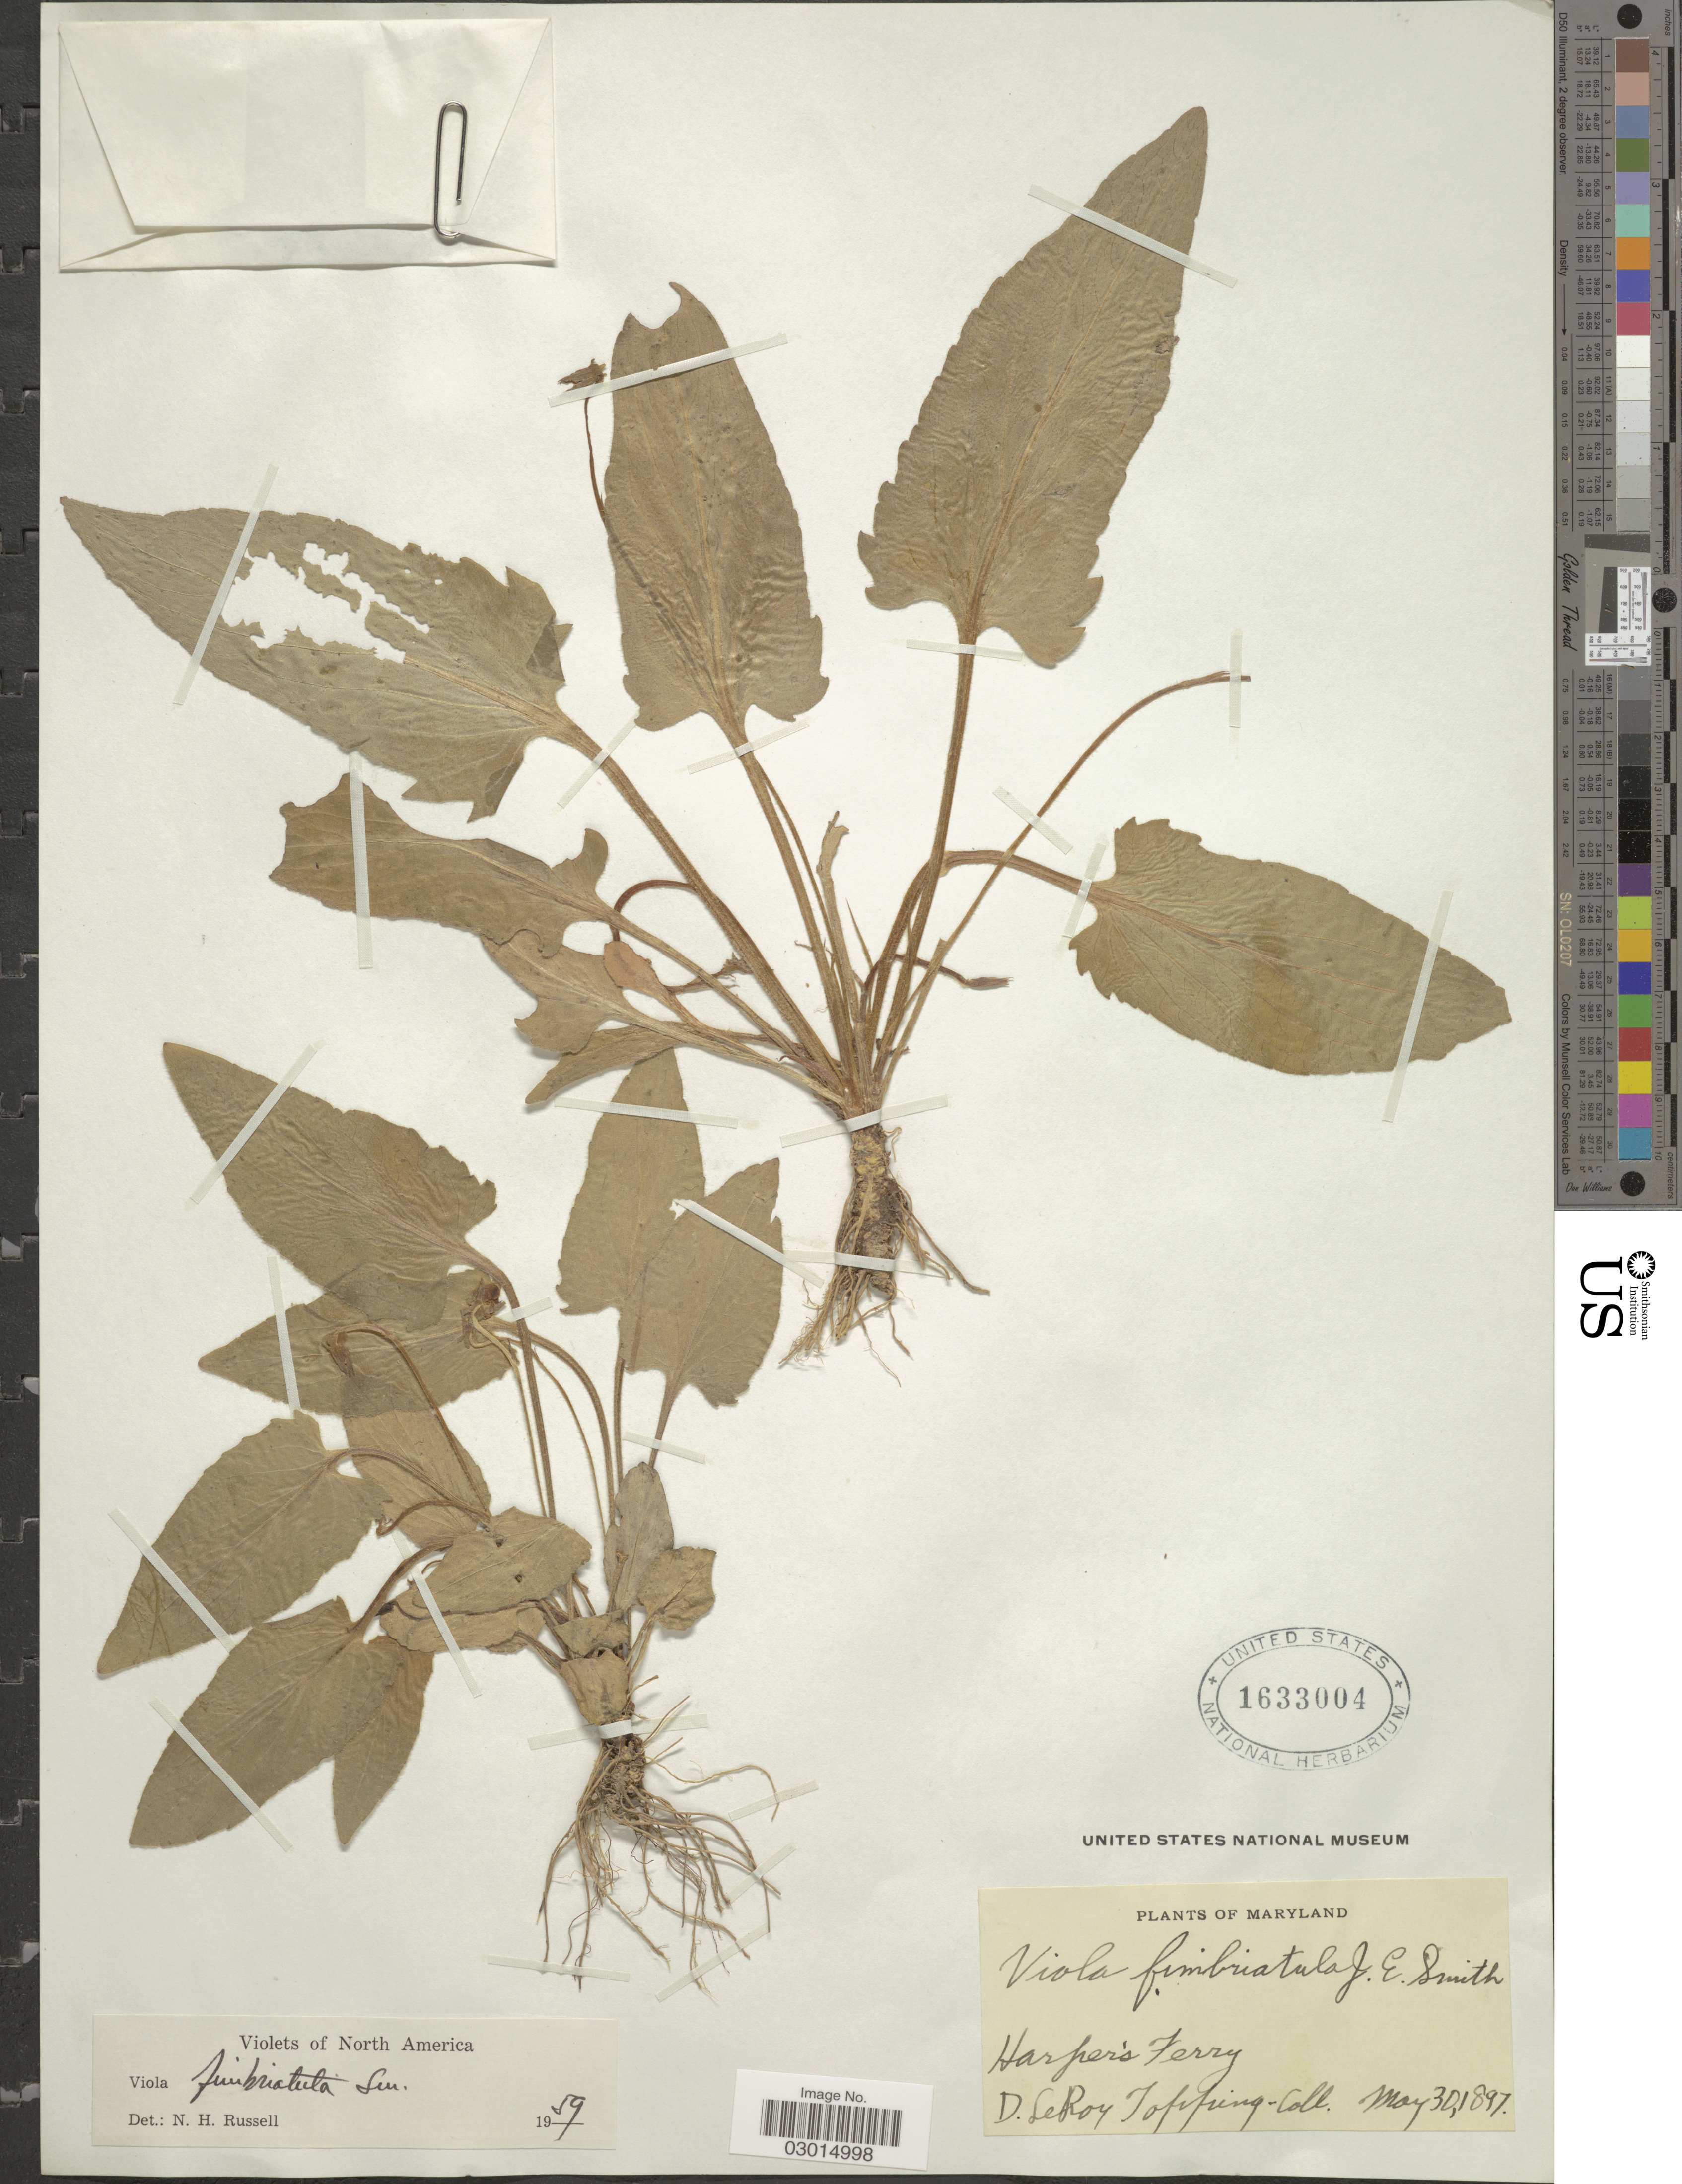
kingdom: Plantae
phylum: Tracheophyta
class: Magnoliopsida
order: Malpighiales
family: Violaceae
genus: Viola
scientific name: Viola fimbriatula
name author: Small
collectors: D. L. Topping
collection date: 1897-05-30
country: United States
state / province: Maryland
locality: Harper's Ferry.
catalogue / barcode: US 1633004